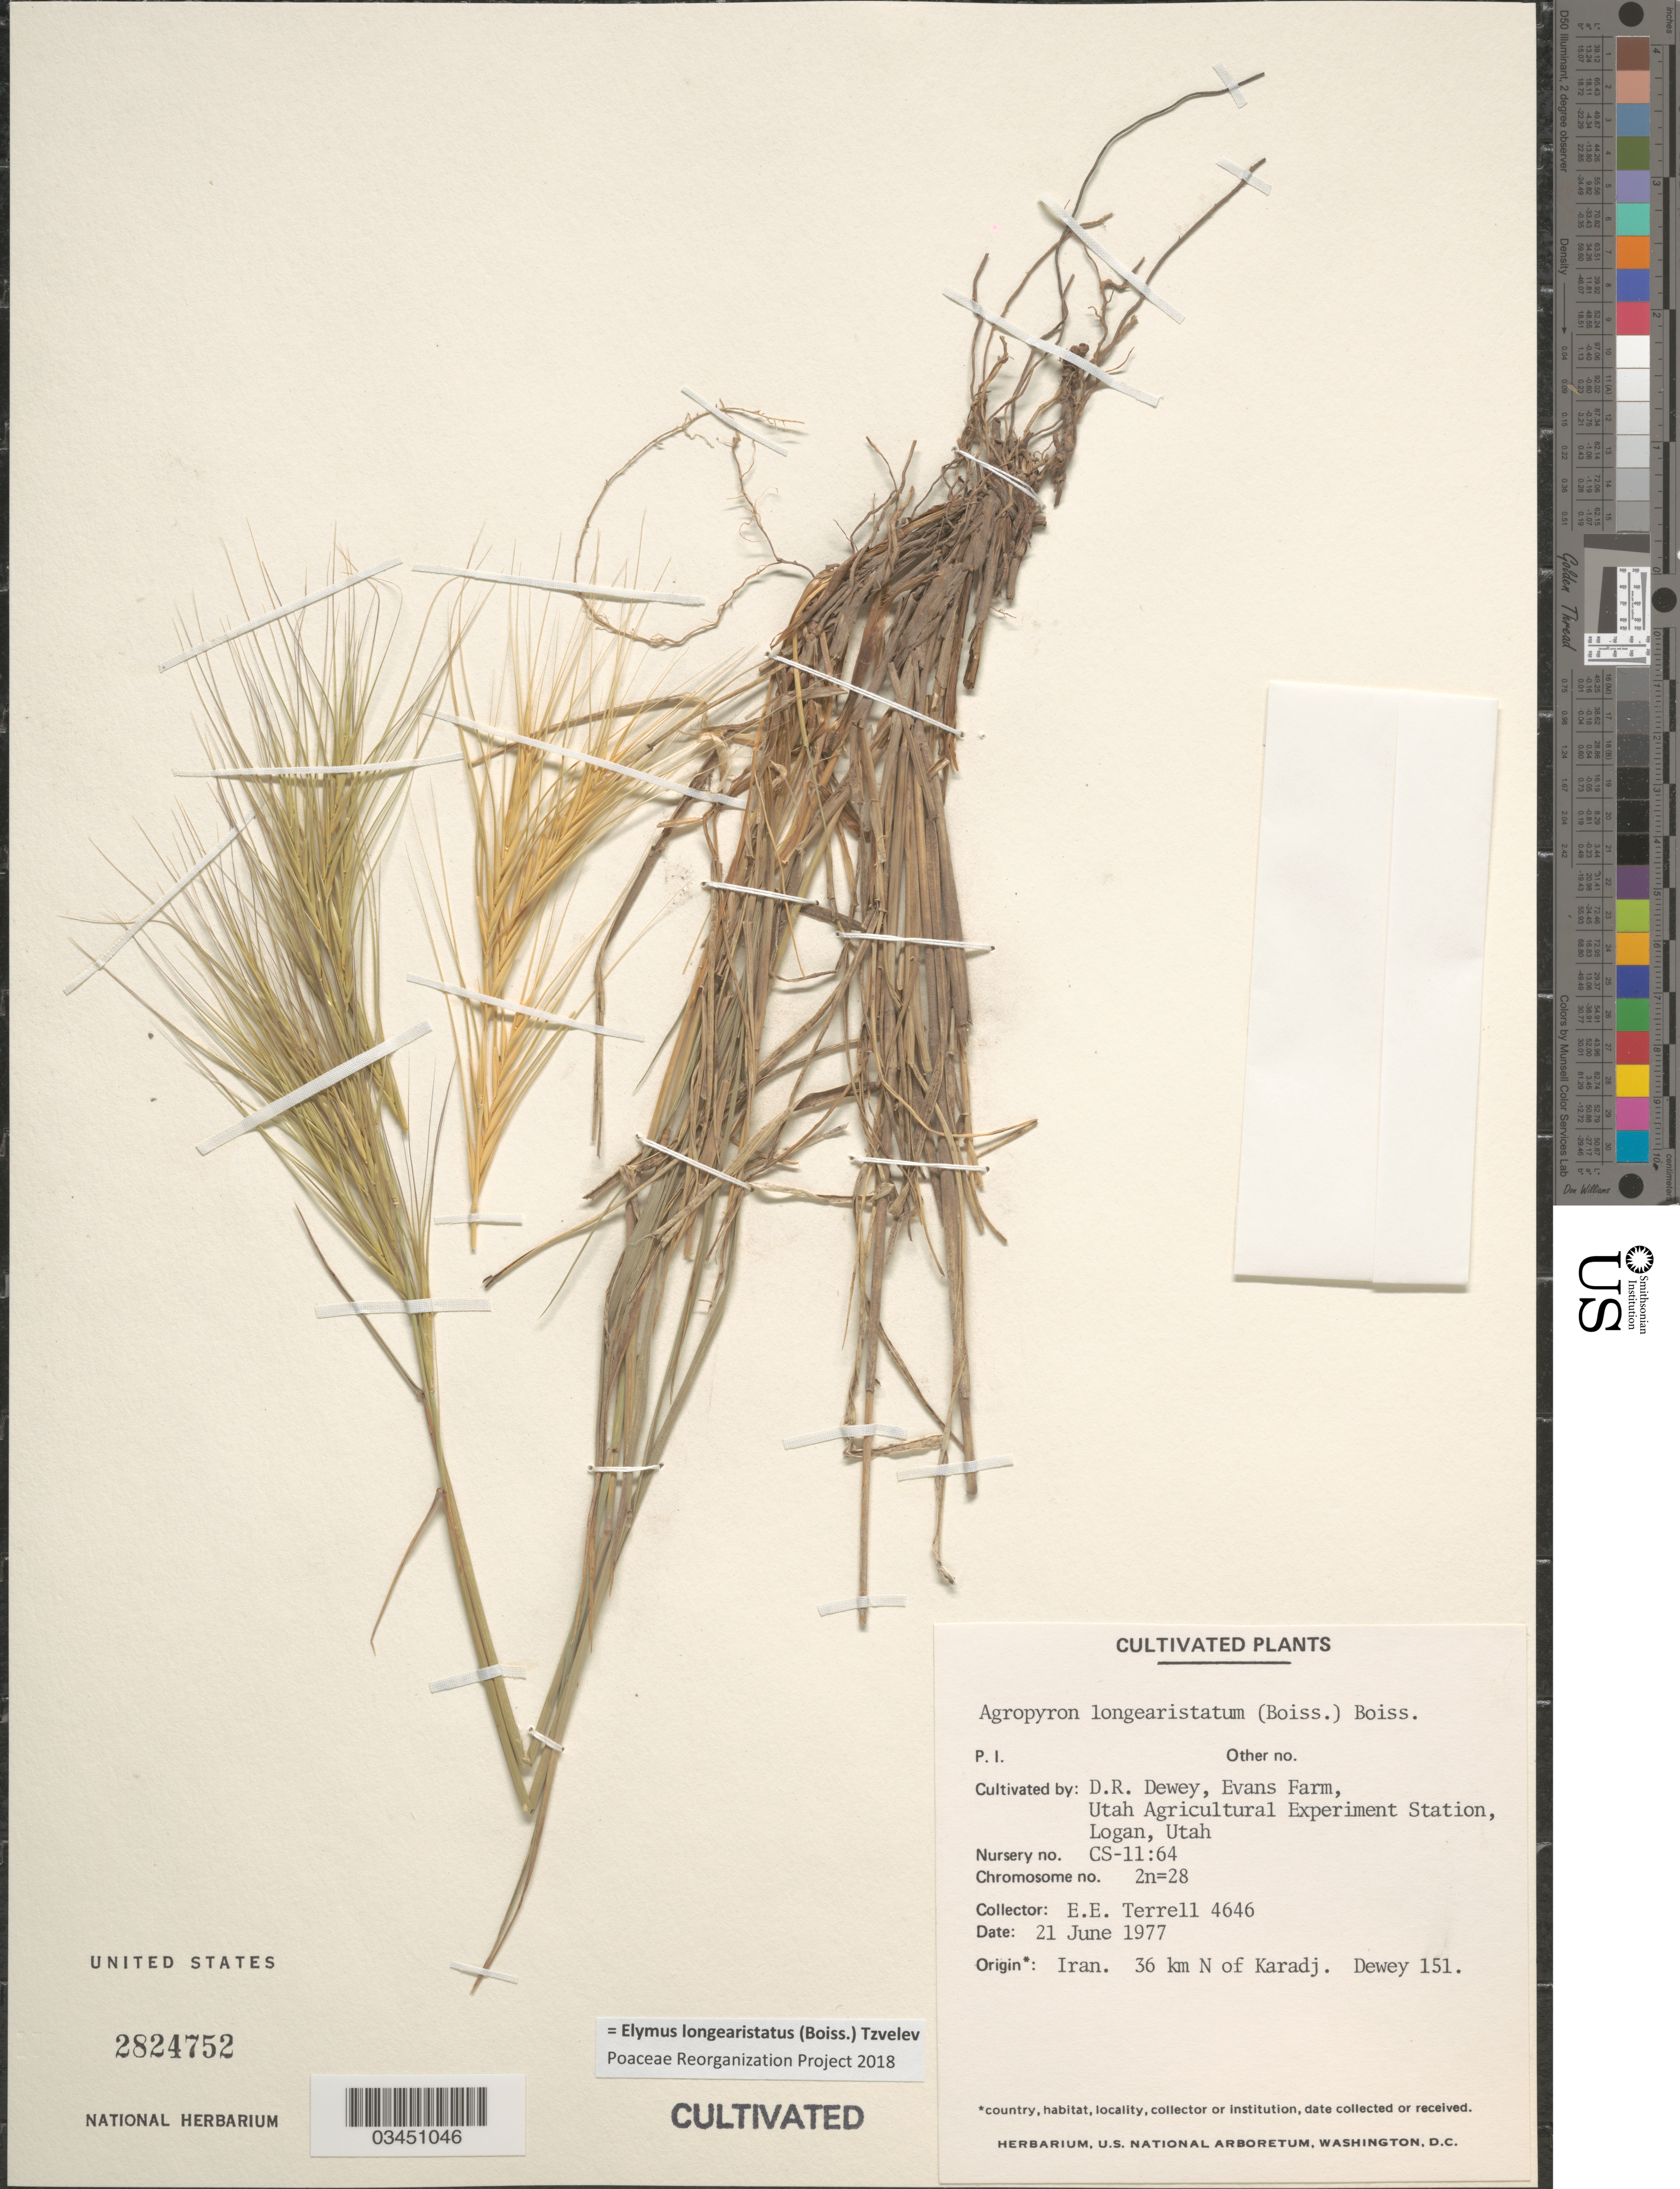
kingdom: Plantae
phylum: Tracheophyta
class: Liliopsida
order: Poales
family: Poaceae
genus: Elymus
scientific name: Elymus longiaristatus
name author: (Boiss.) Tzvelev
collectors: D. Dewey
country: United States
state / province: Utah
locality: Evans Farm, Utah Agricultural Experiment Station, Logan. Nursery no. CS-11:64.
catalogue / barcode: US 2824752